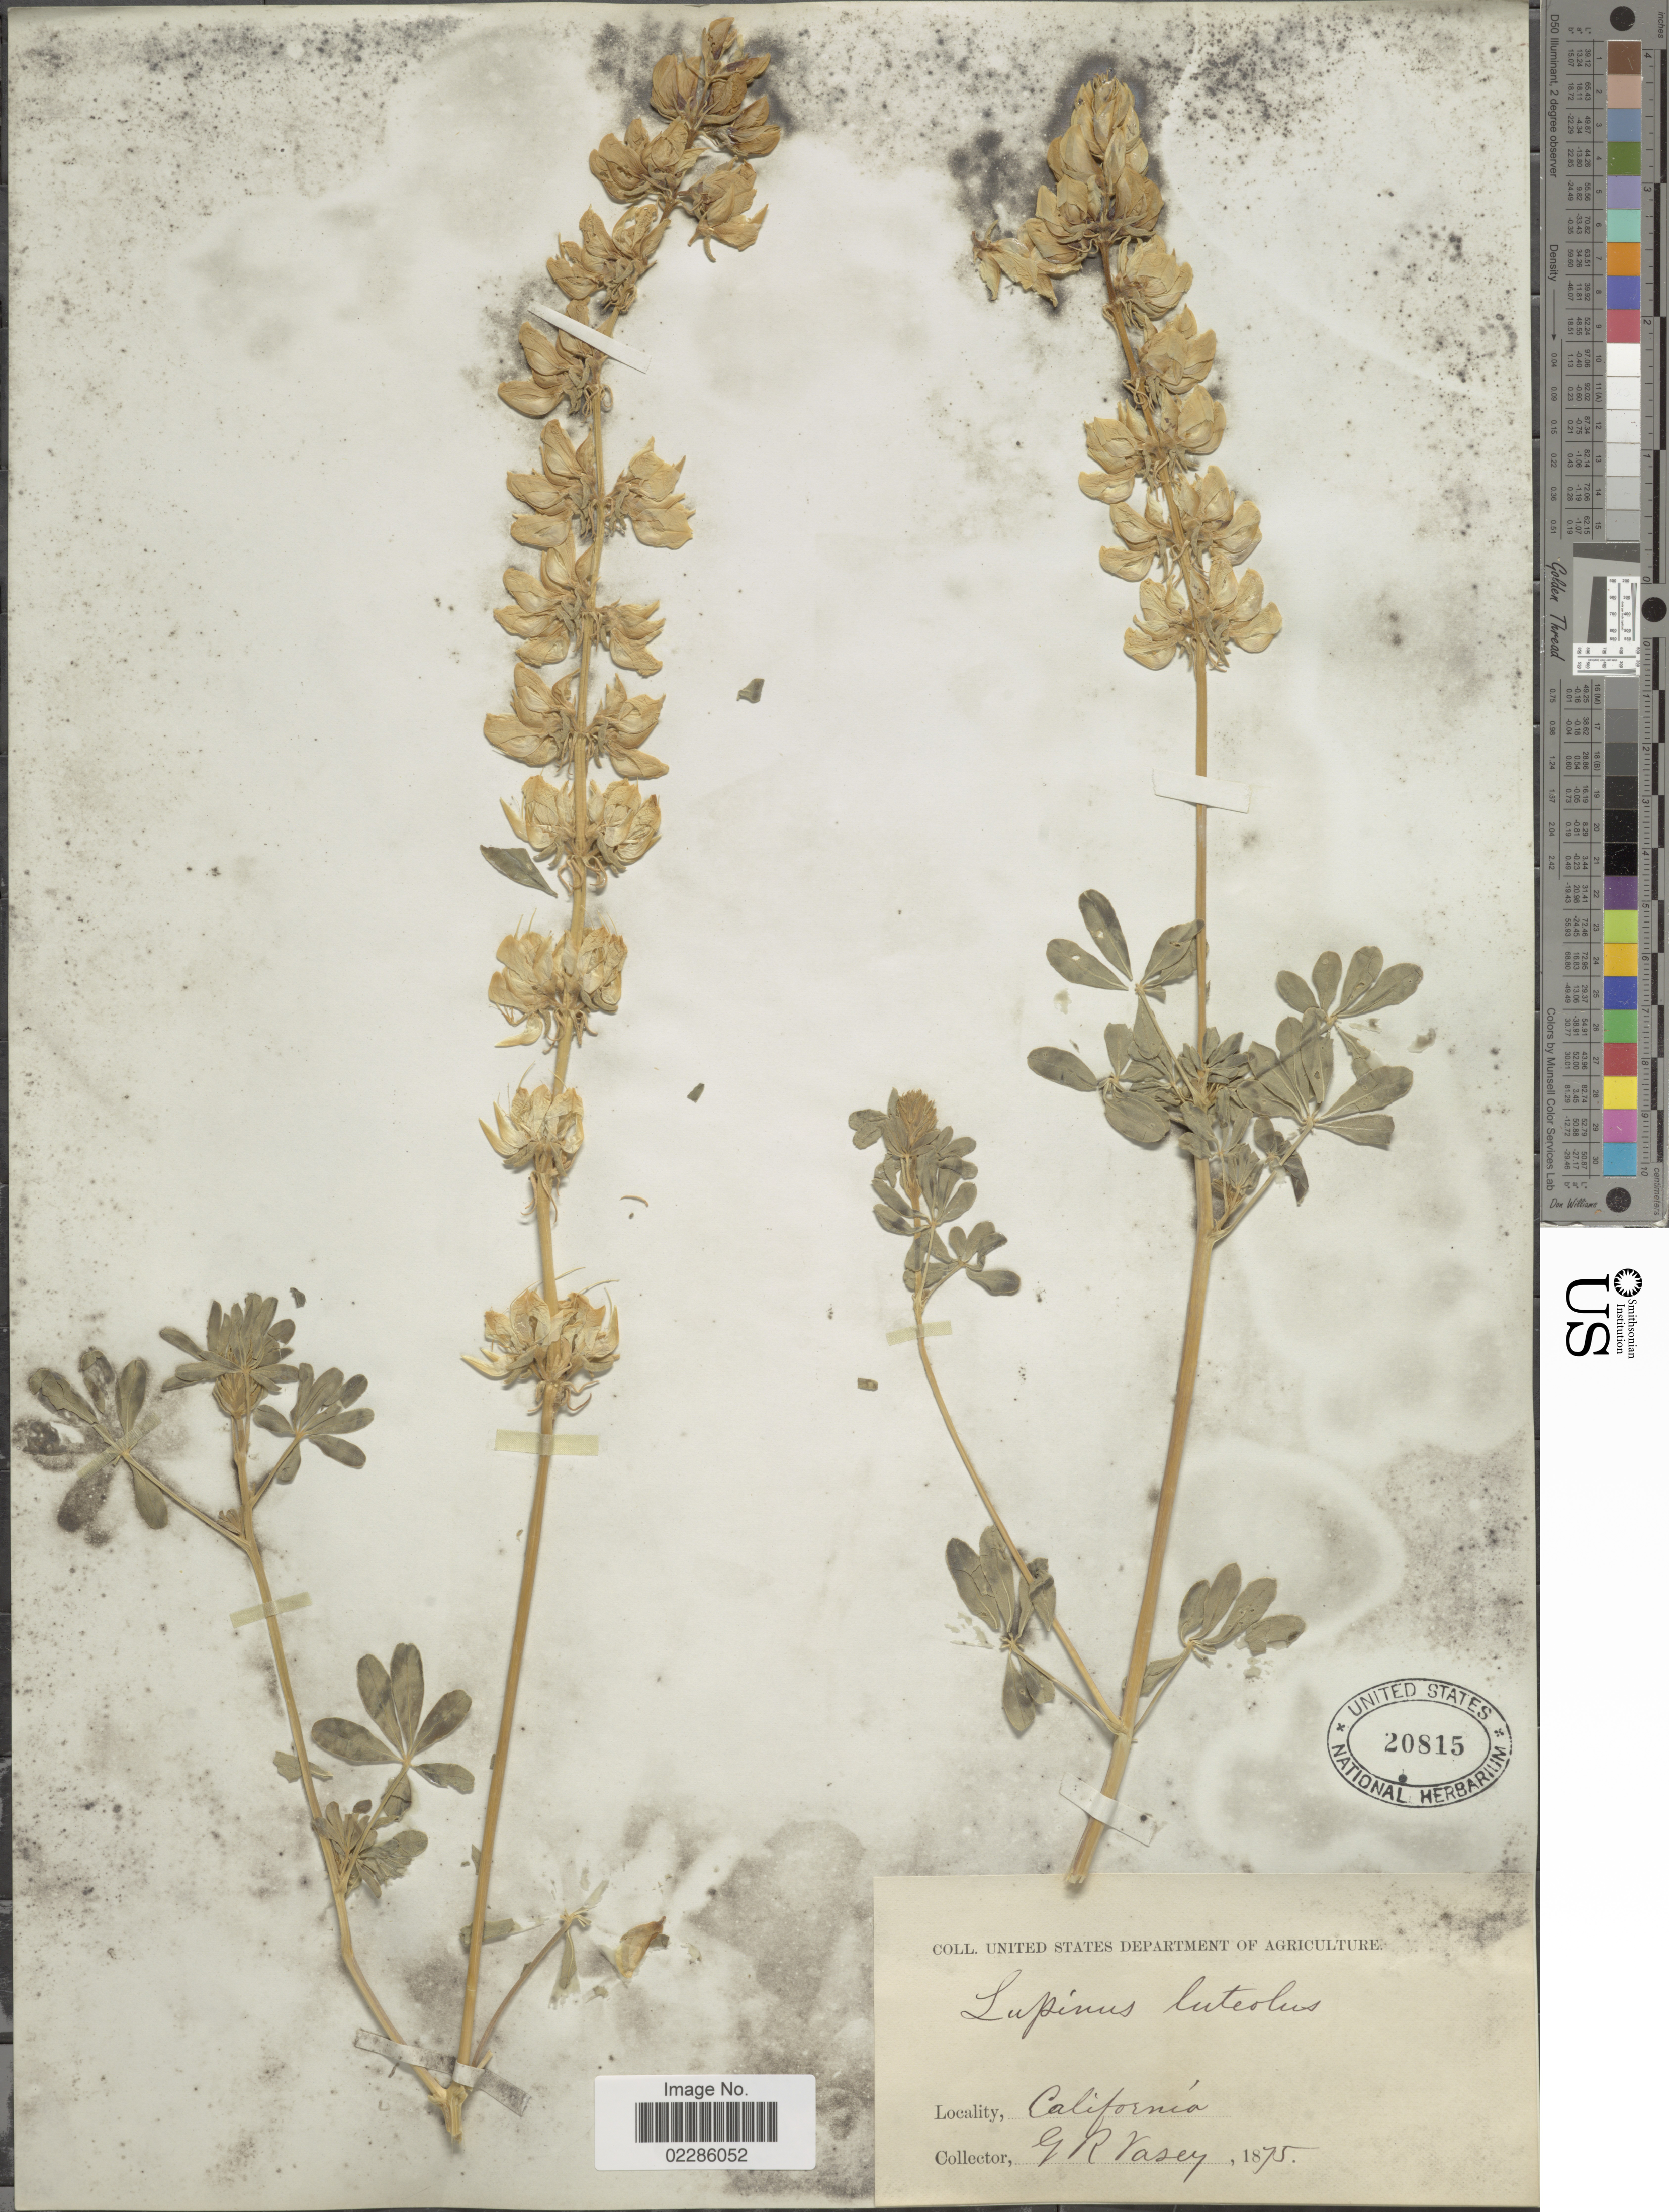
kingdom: Plantae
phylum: Tracheophyta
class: Magnoliopsida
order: Fabales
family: Fabaceae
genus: Lupinus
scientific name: Lupinus luteolus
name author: Kellogg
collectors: G. R. Vasey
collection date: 1875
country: United States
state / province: California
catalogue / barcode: US 20815